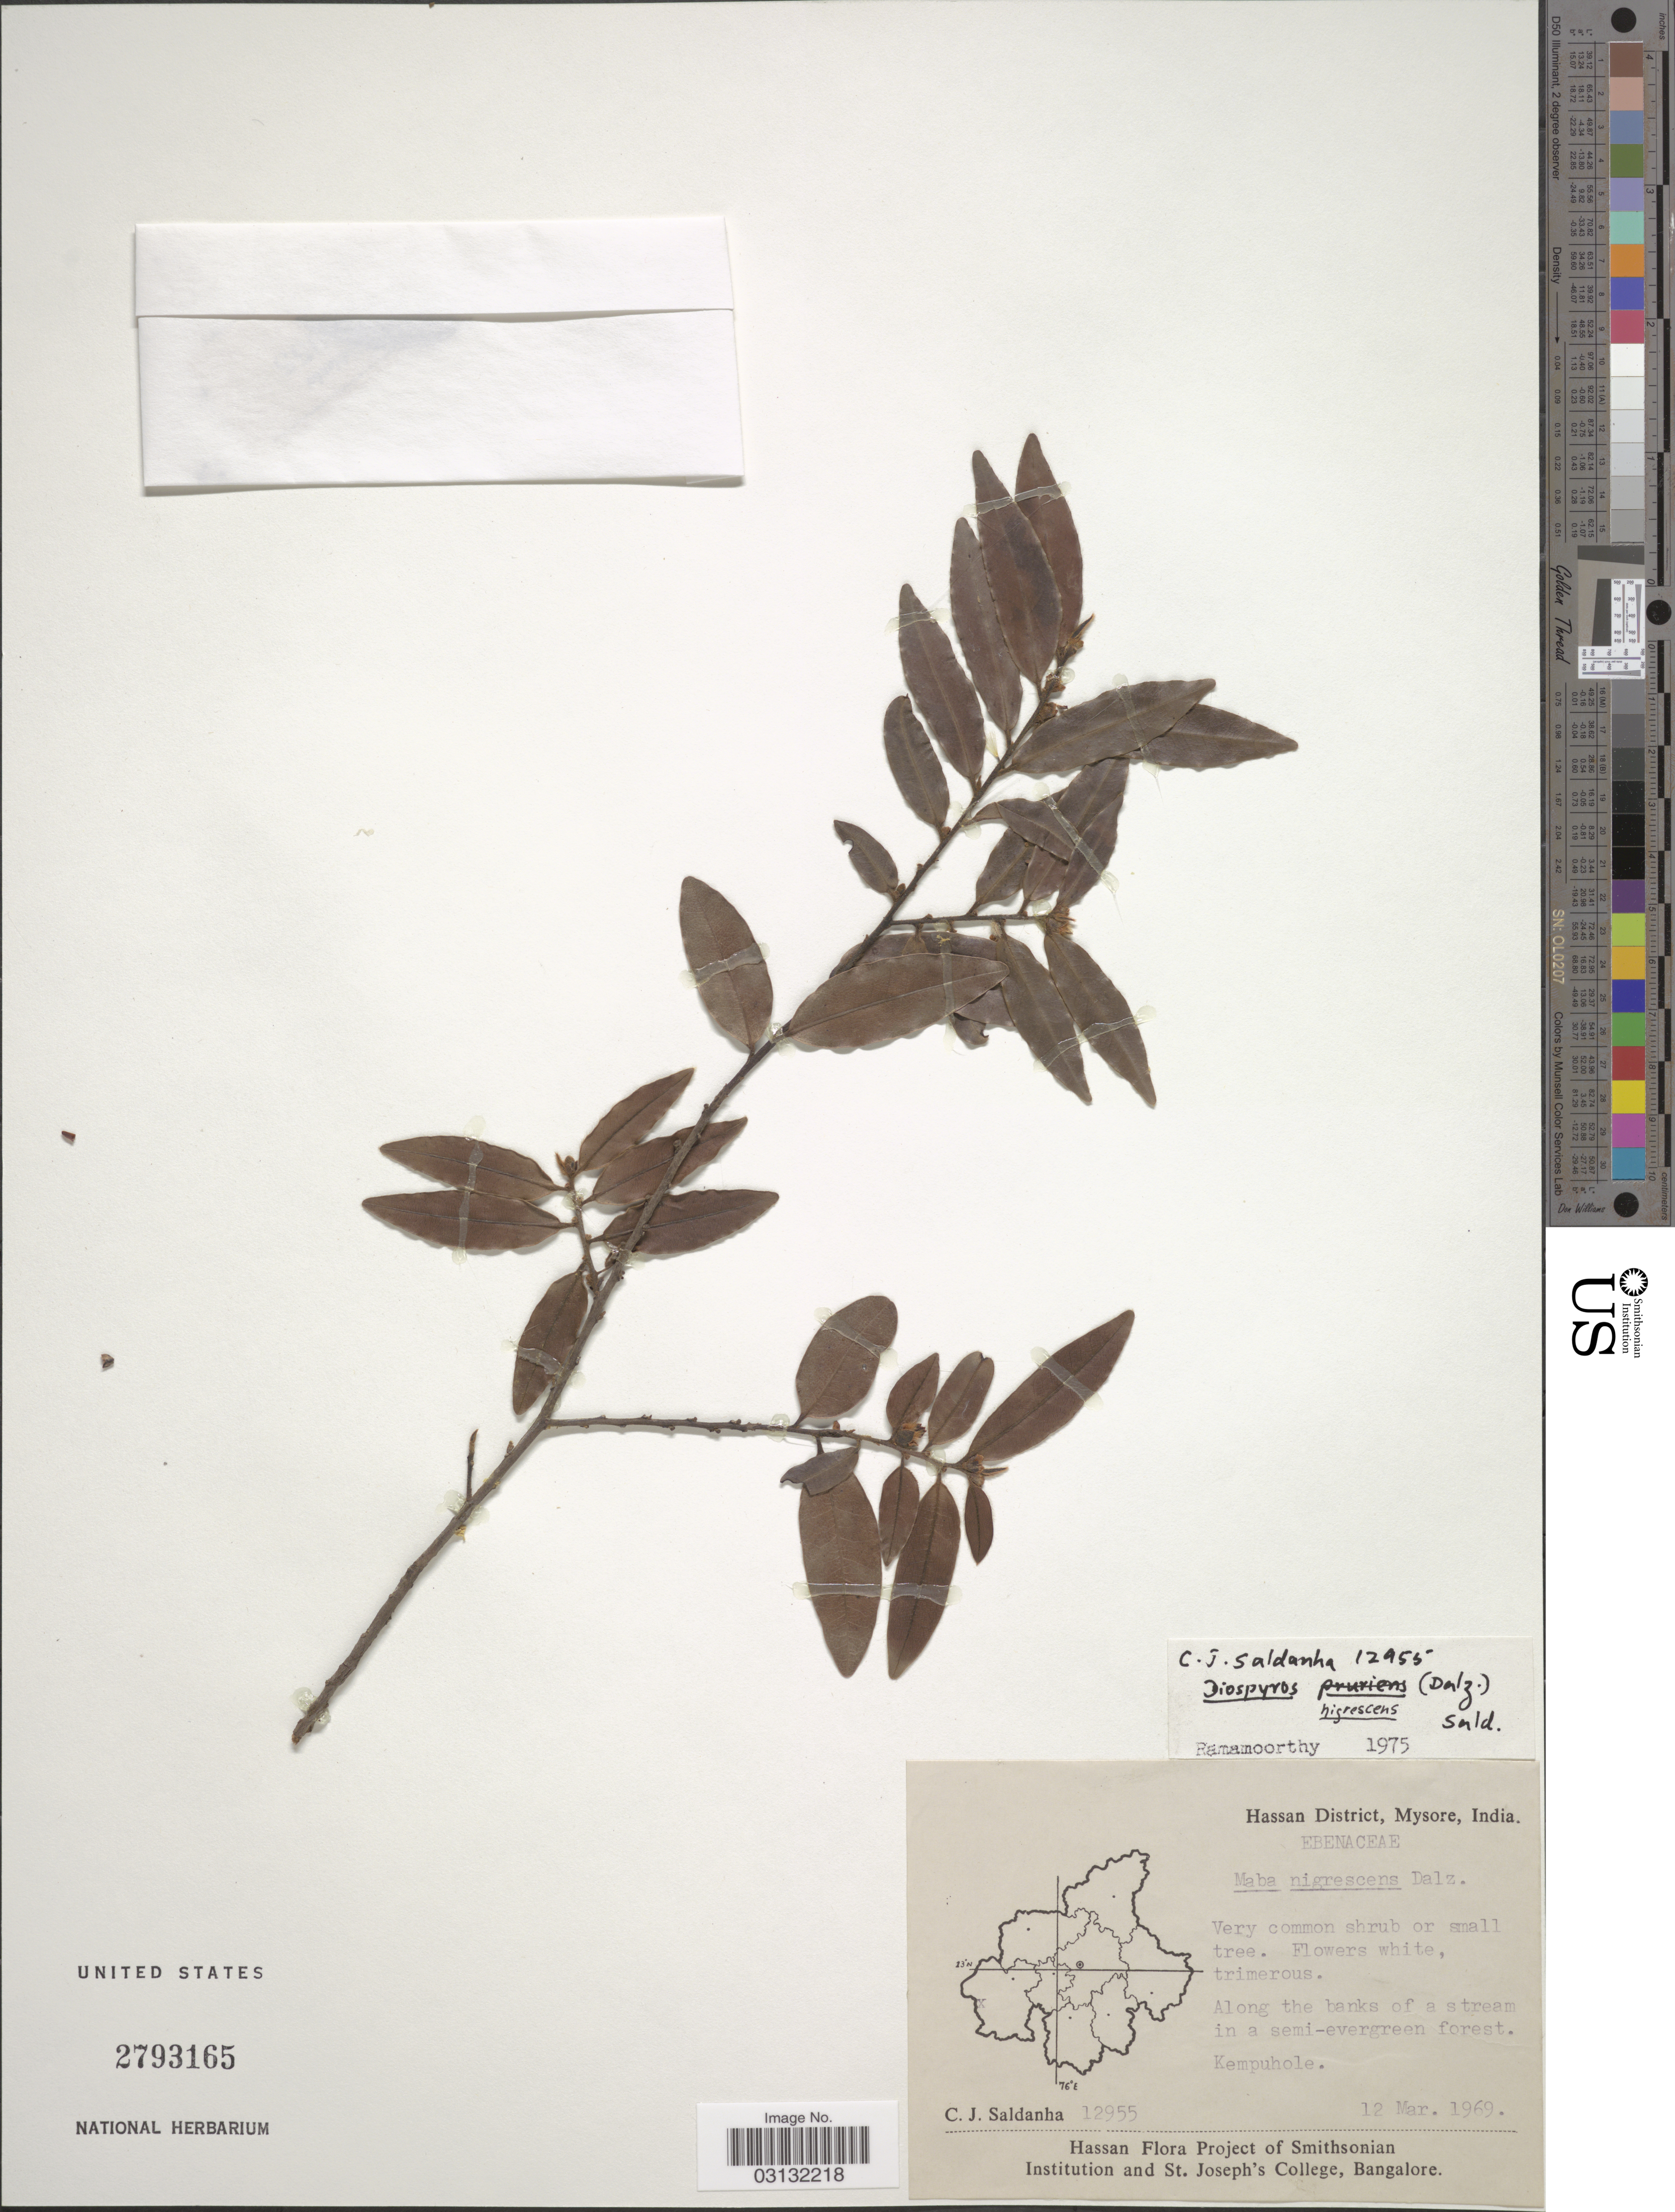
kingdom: Plantae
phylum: Tracheophyta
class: Magnoliopsida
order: Ericales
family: Ebenaceae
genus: Diospyros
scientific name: Diospyros nigrescens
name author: (Dalzell) C.J. Saldanha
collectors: C. J. Saldanha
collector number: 12955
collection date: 1969-03-12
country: India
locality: Hassan District, Mysore. Kempuhole.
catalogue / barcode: US 2793165